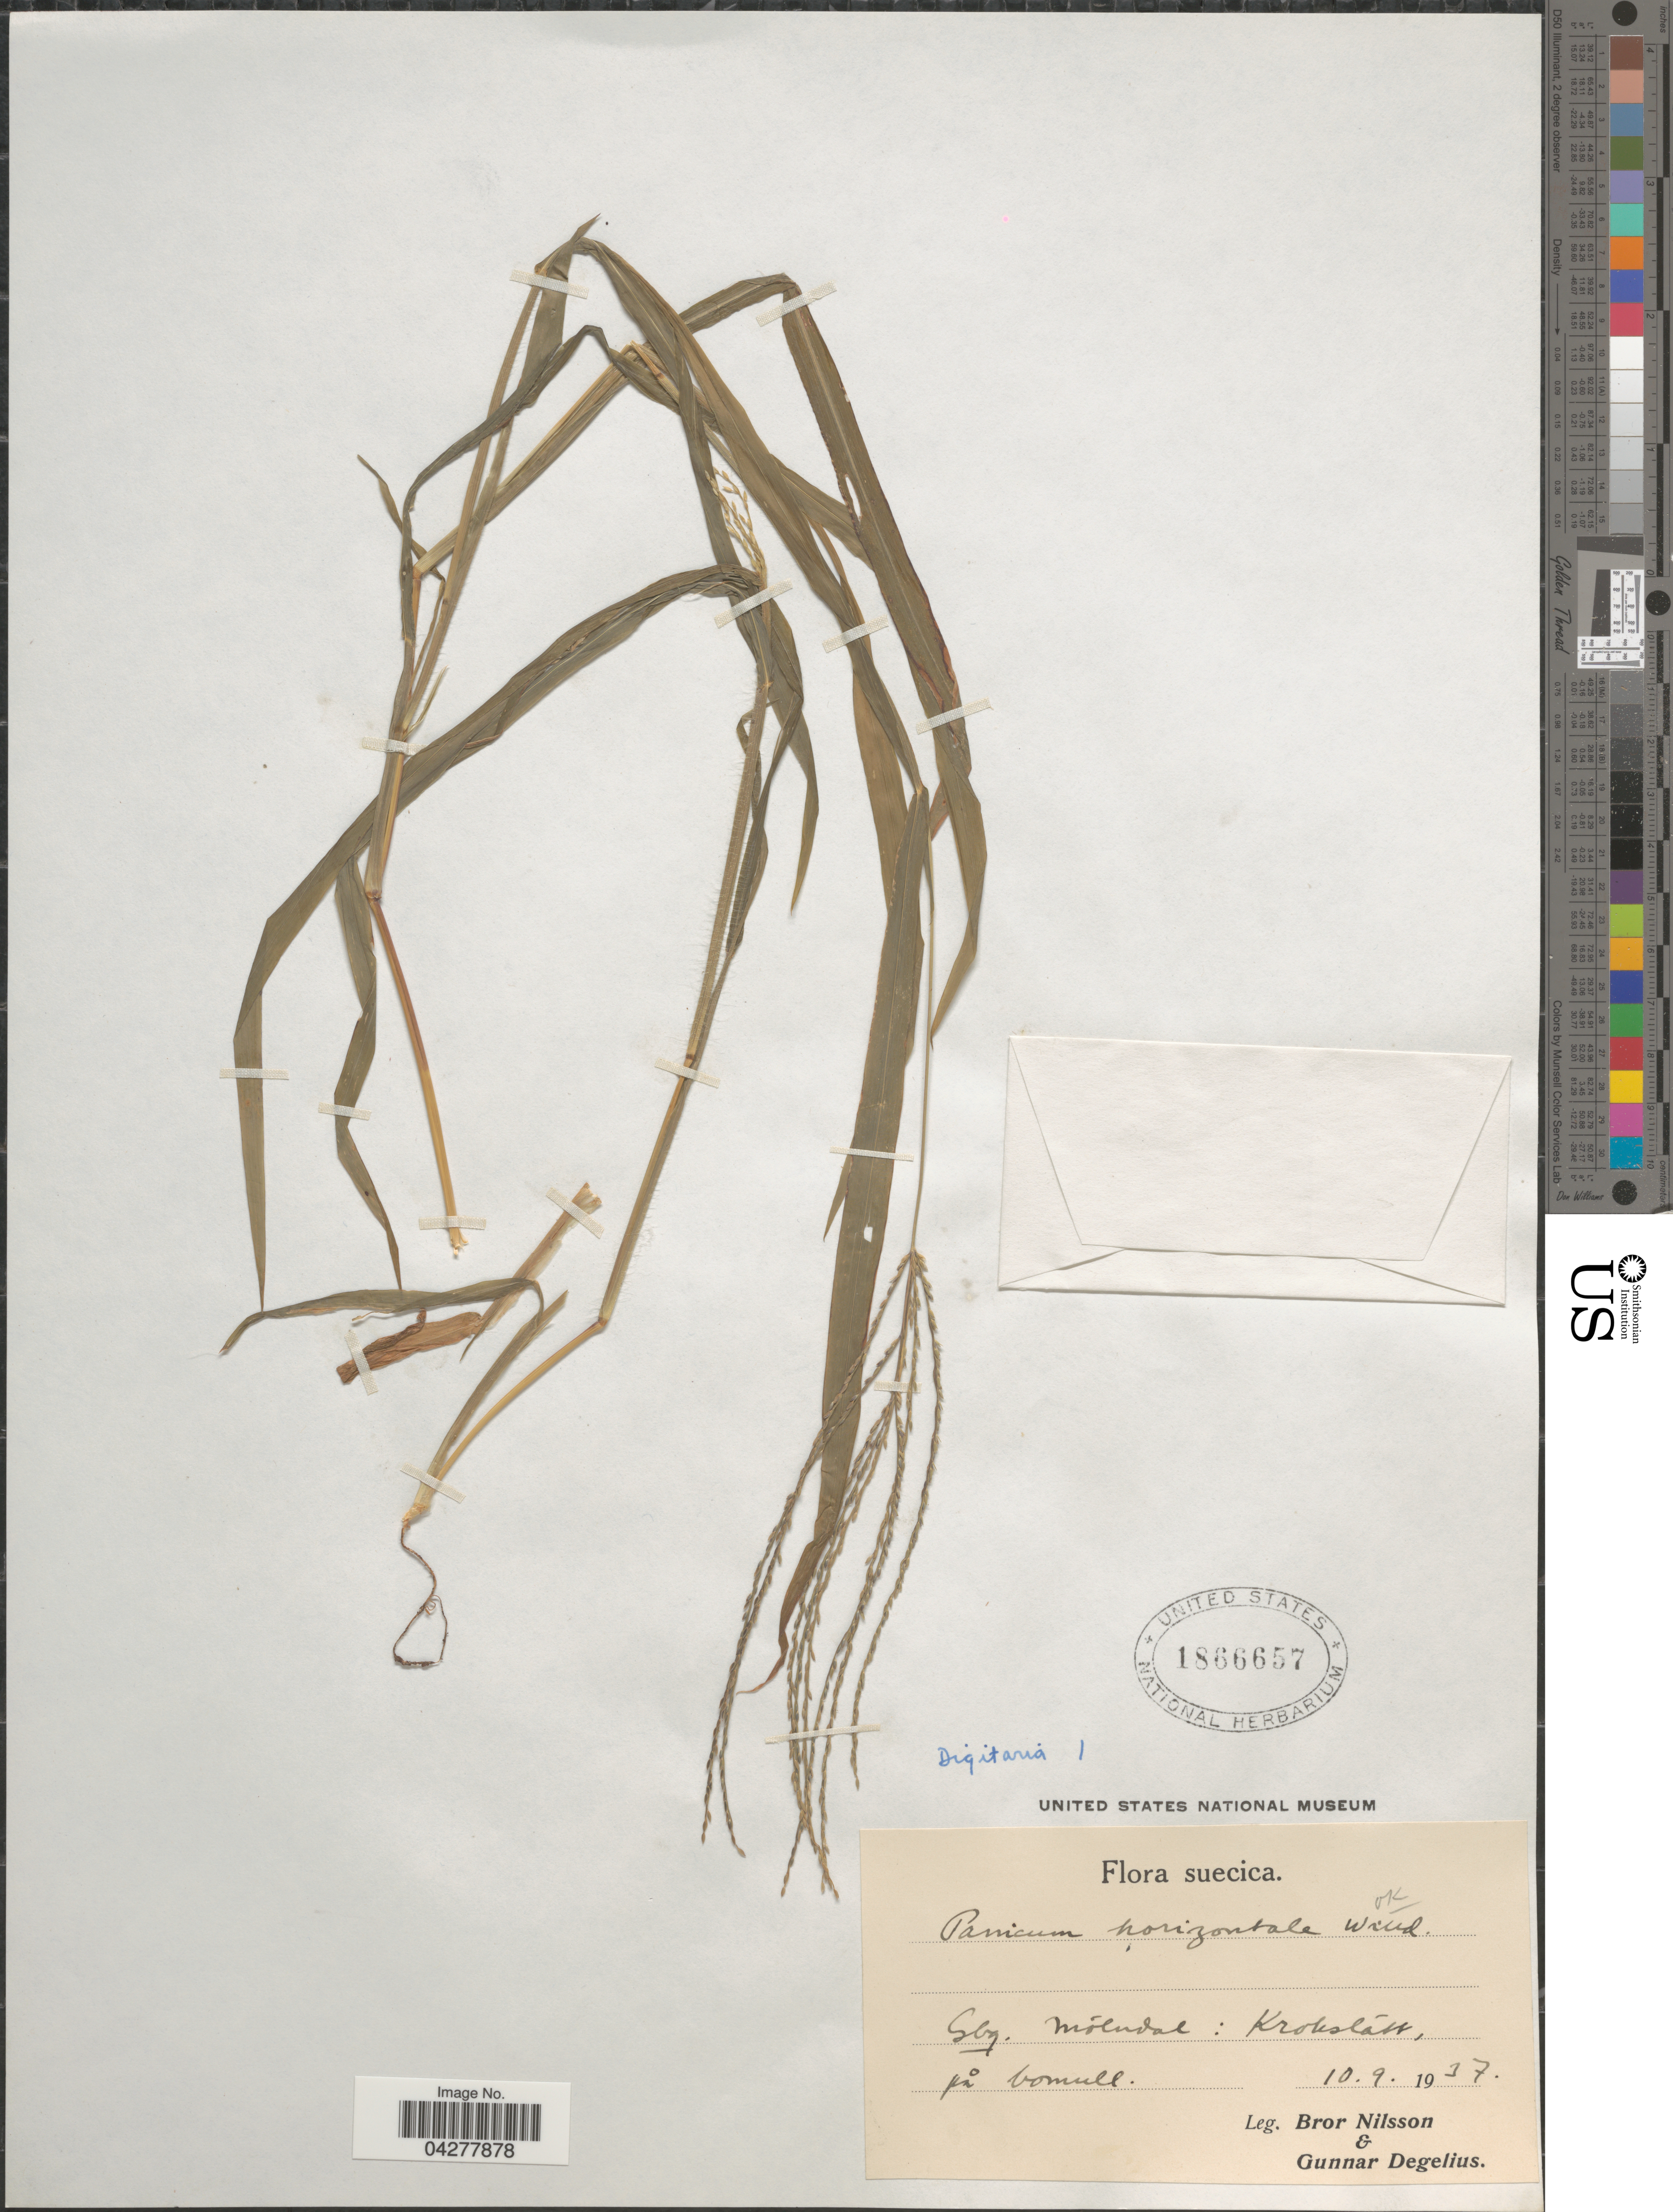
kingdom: Plantae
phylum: Tracheophyta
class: Liliopsida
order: Poales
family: Poaceae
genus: Digitaria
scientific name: Digitaria sp.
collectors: B. Nilsson & G. B. F. Degelius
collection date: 1937-09-10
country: Sweden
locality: Suecica. Gbg. Molendal: Krokslatt, på bomull.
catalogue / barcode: US 1866657